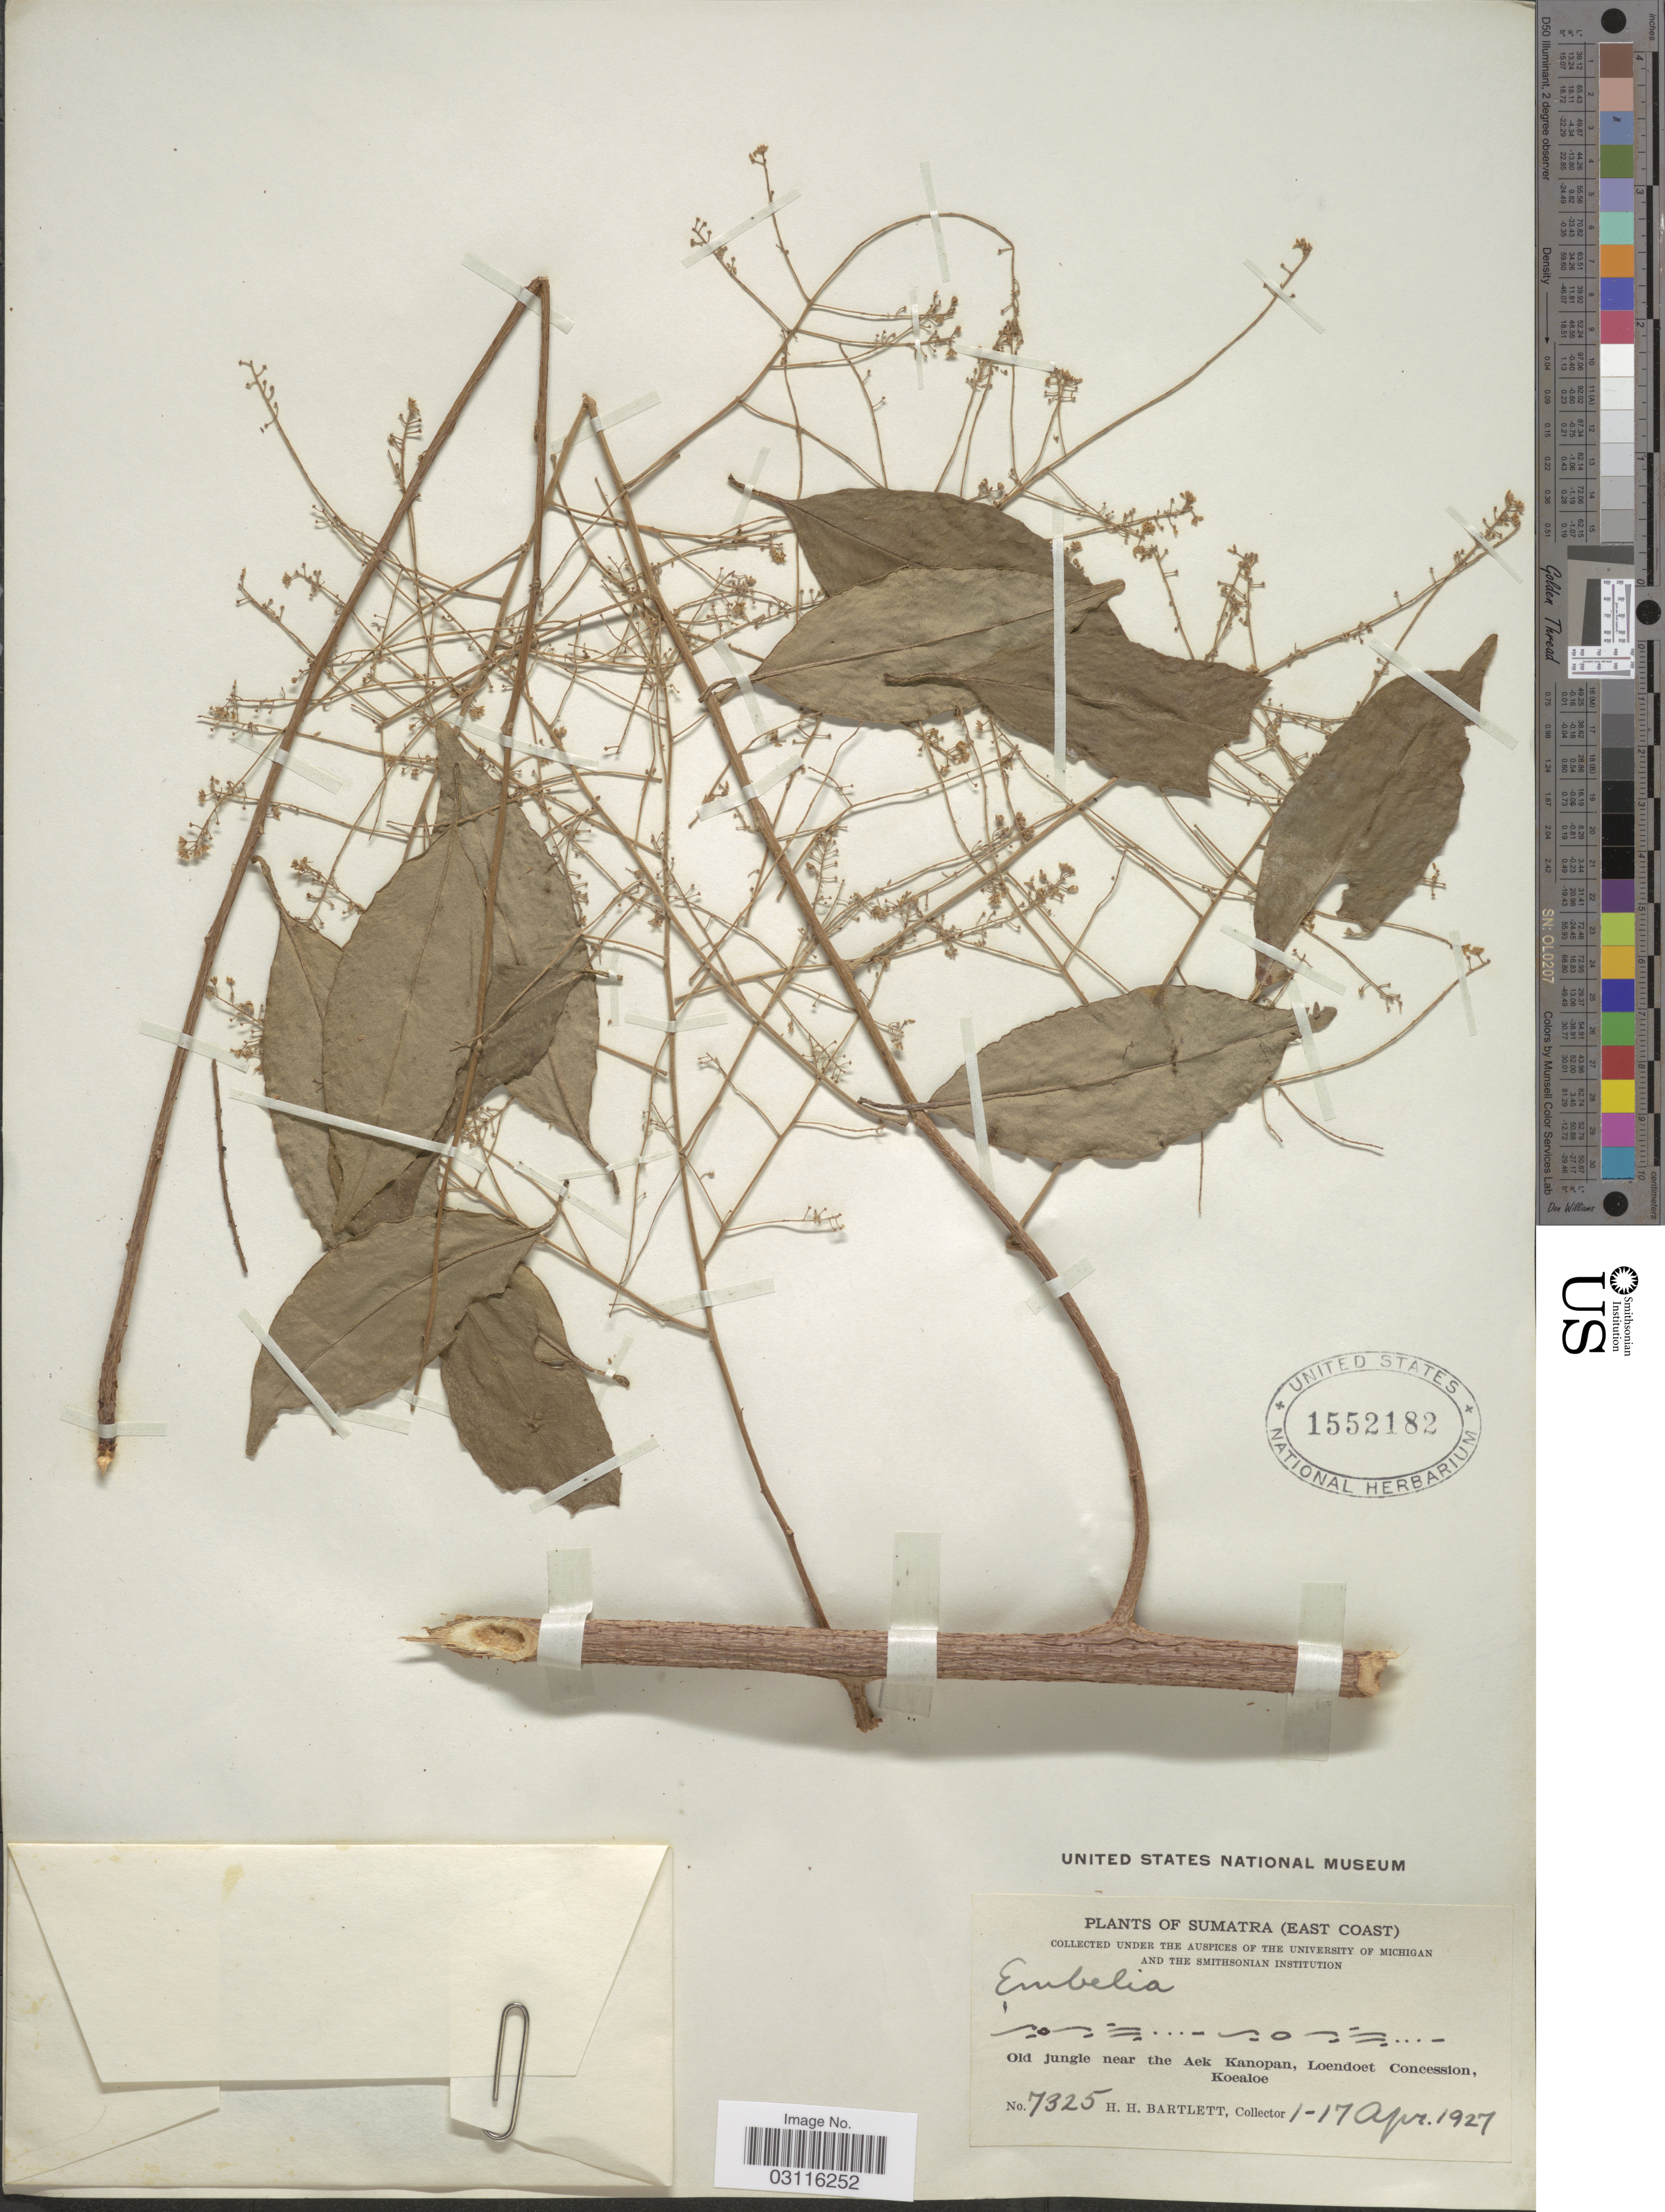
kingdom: Plantae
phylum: Tracheophyta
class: Magnoliopsida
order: Ericales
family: Primulaceae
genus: Embelia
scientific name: Embelia sp.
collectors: H. H. Bartlett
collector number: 7325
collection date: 1927-04-01/1927-04-17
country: Indonesia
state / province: Sumatra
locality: East Coast. Old jungle near the Aek Kanopan, Loendoet Concession, Koealoe.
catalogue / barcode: US 1552182